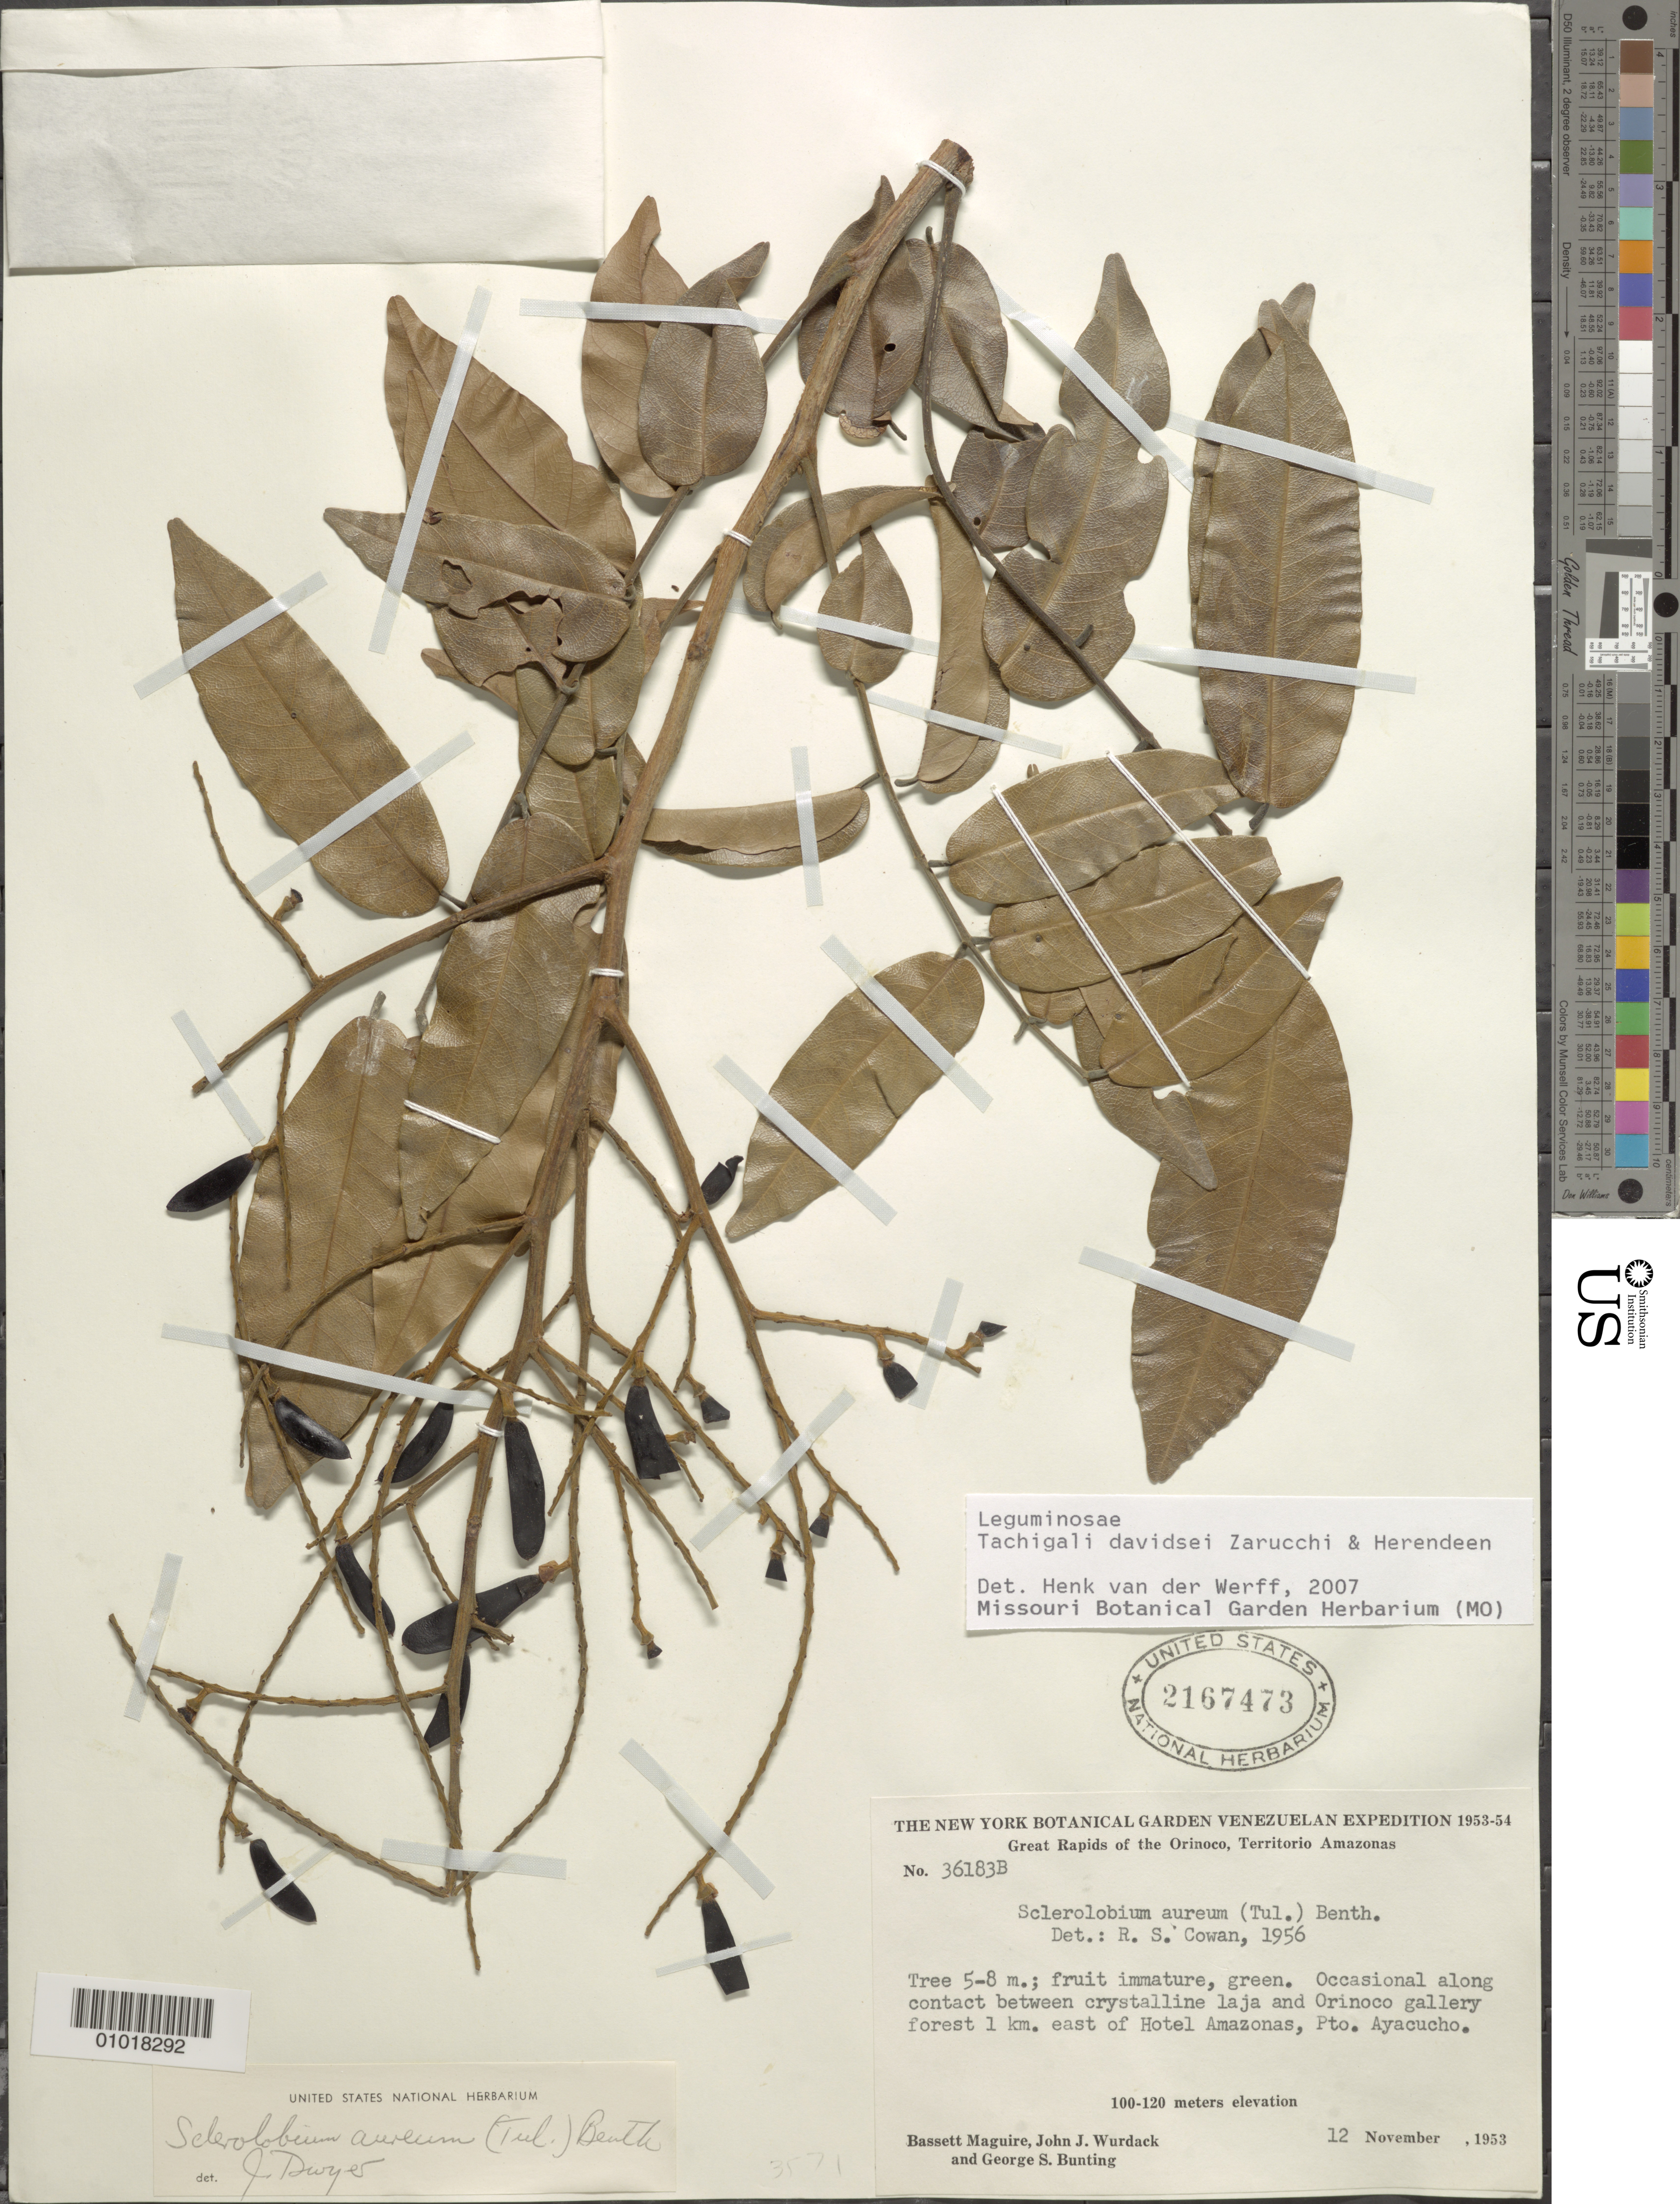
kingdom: Plantae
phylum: Tracheophyta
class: Magnoliopsida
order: Fabales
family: Fabaceae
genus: Tachigali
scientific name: Tachigali davidsei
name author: Zarucchi & Herend.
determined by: van der Werff, H., (MO), Missouri Botanical Garden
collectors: B. Maguire, J. J. Wurdack & G. S. Bunting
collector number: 36183 B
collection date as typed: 12-Nov-53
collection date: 1953-11-12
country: Venezuela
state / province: Amazonas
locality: Orinoco R., Puerto Ayacucho, 1 km E of Hotel Amazonas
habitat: Along contact between crystalline laja and Orinoco gallery forest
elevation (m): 100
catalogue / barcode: US 2167473